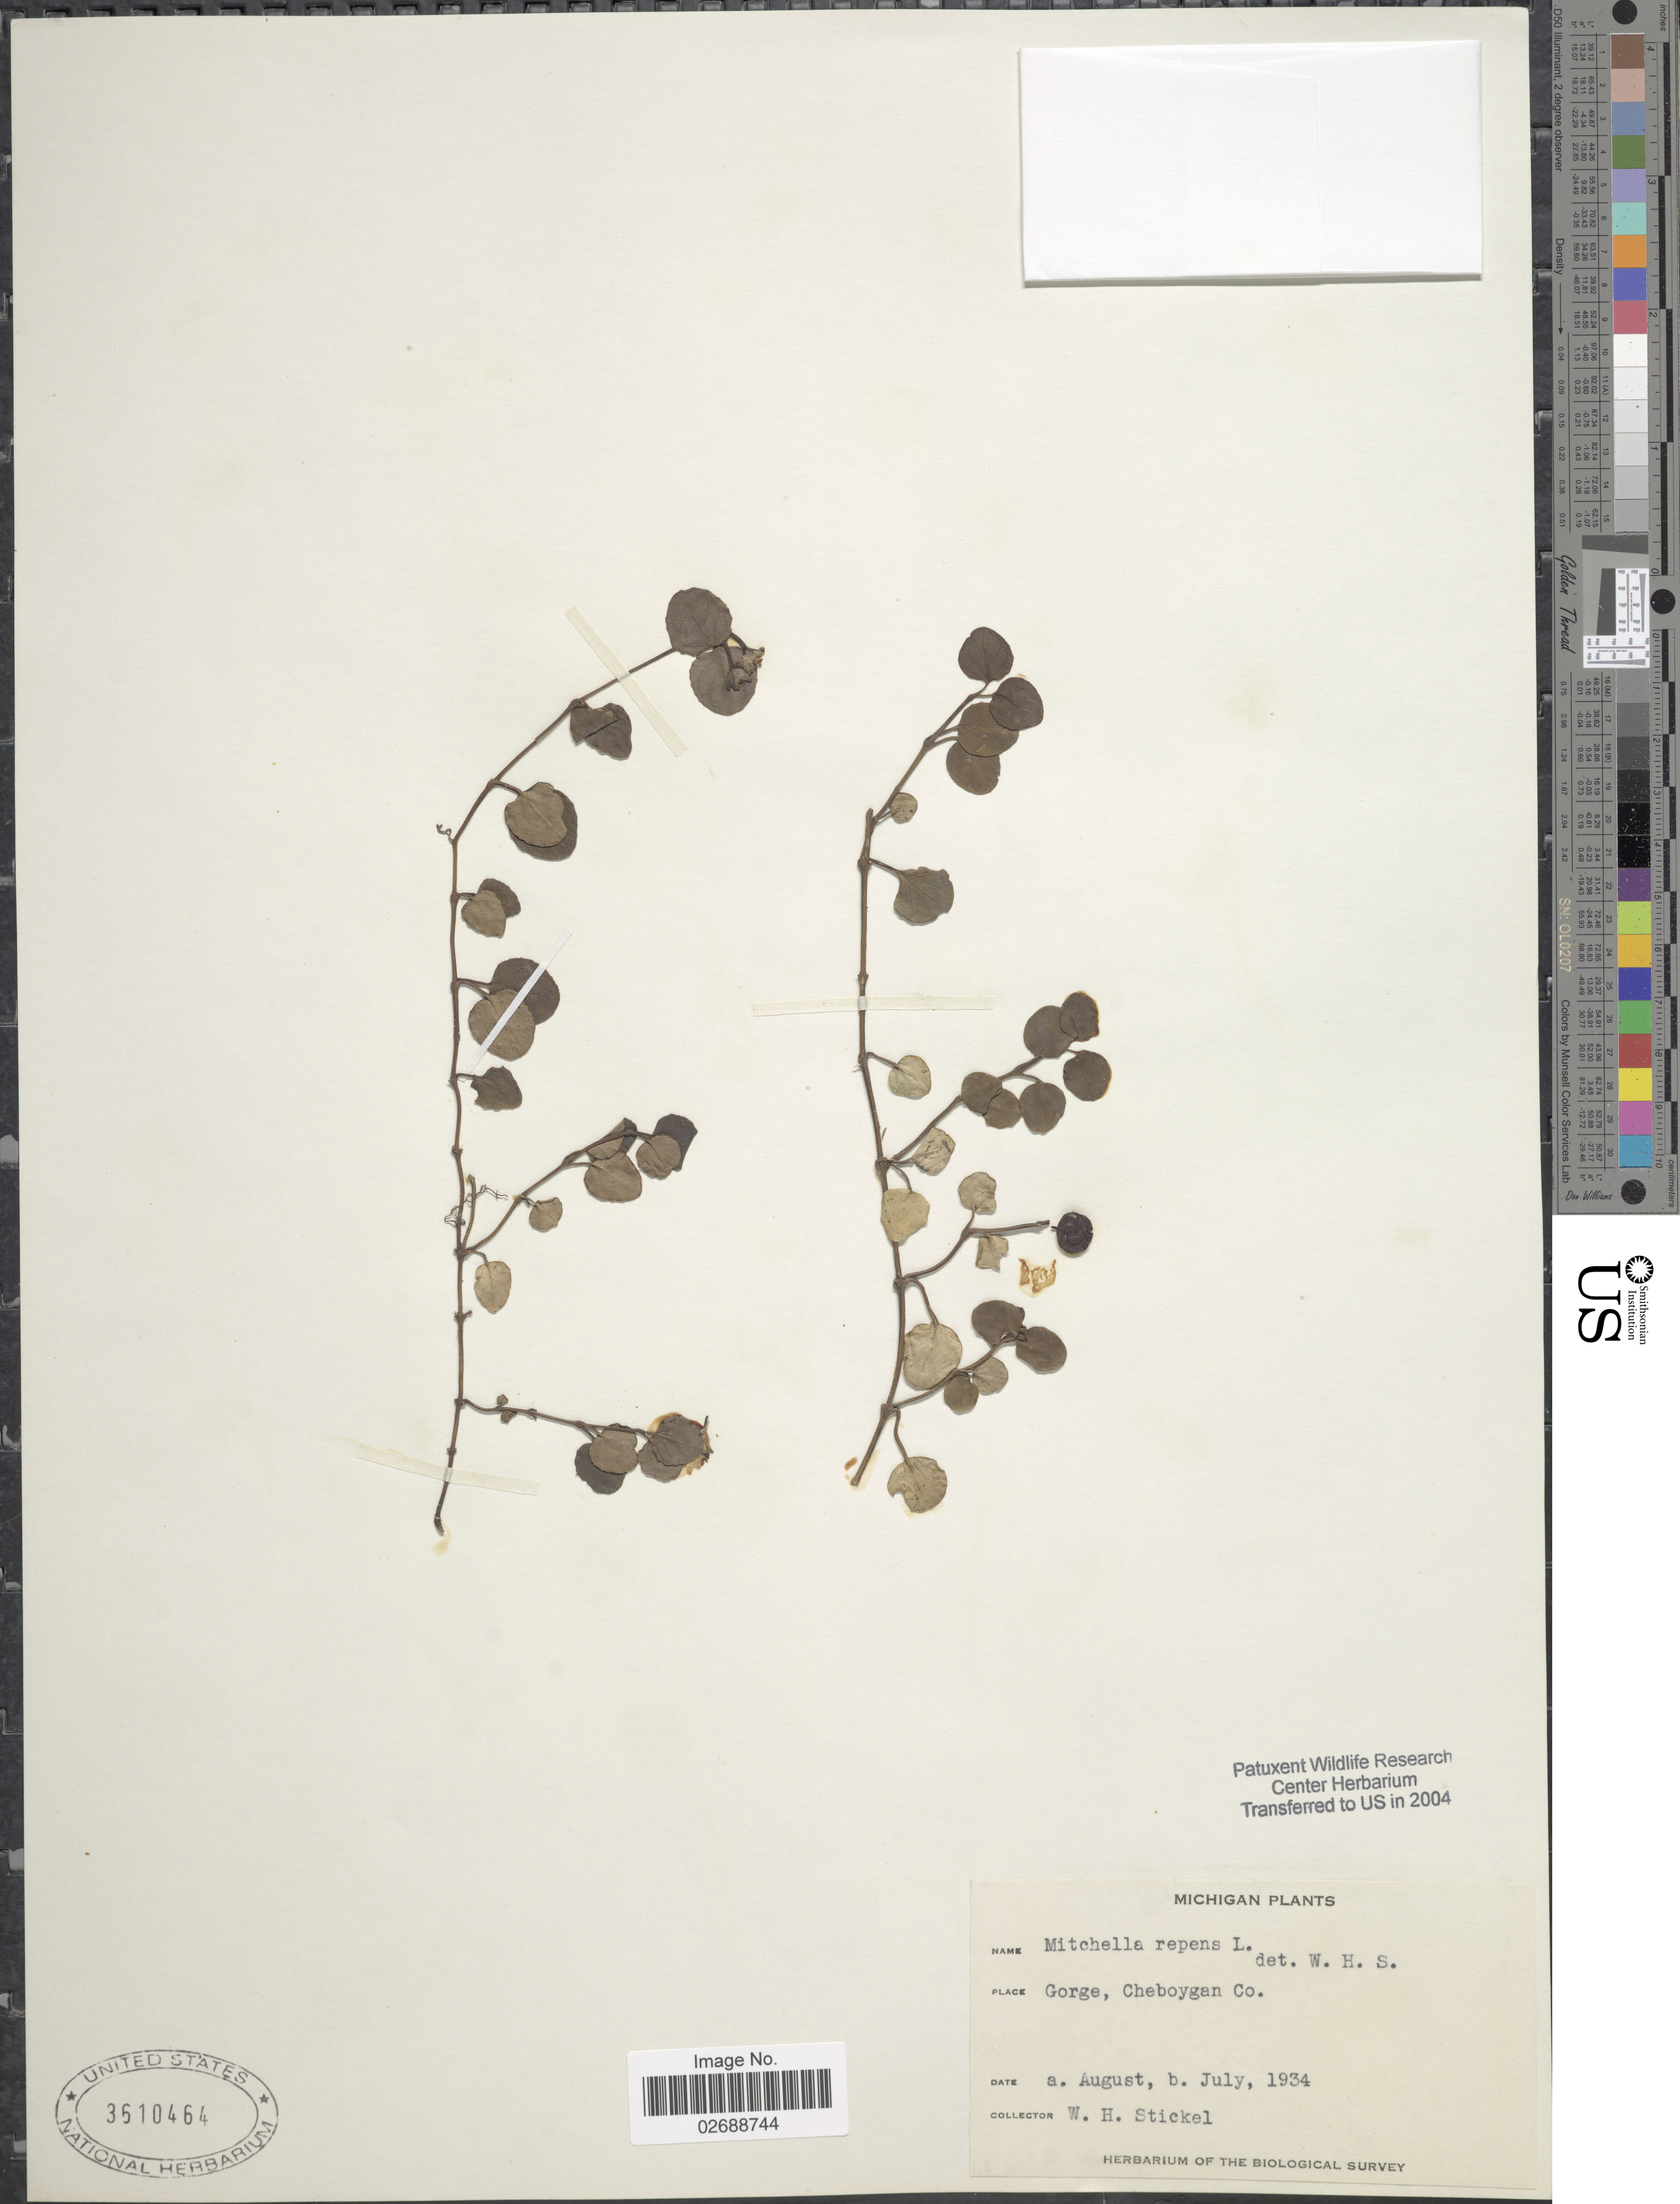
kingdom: Plantae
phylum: Tracheophyta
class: Magnoliopsida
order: Gentianales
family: Rubiaceae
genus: Mitchella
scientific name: Mitchella repens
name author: L.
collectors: W. Stickel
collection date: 1934-07/1934-08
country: United States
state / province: Michigan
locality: Gorge, Cheboyan Co.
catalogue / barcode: US 3610464